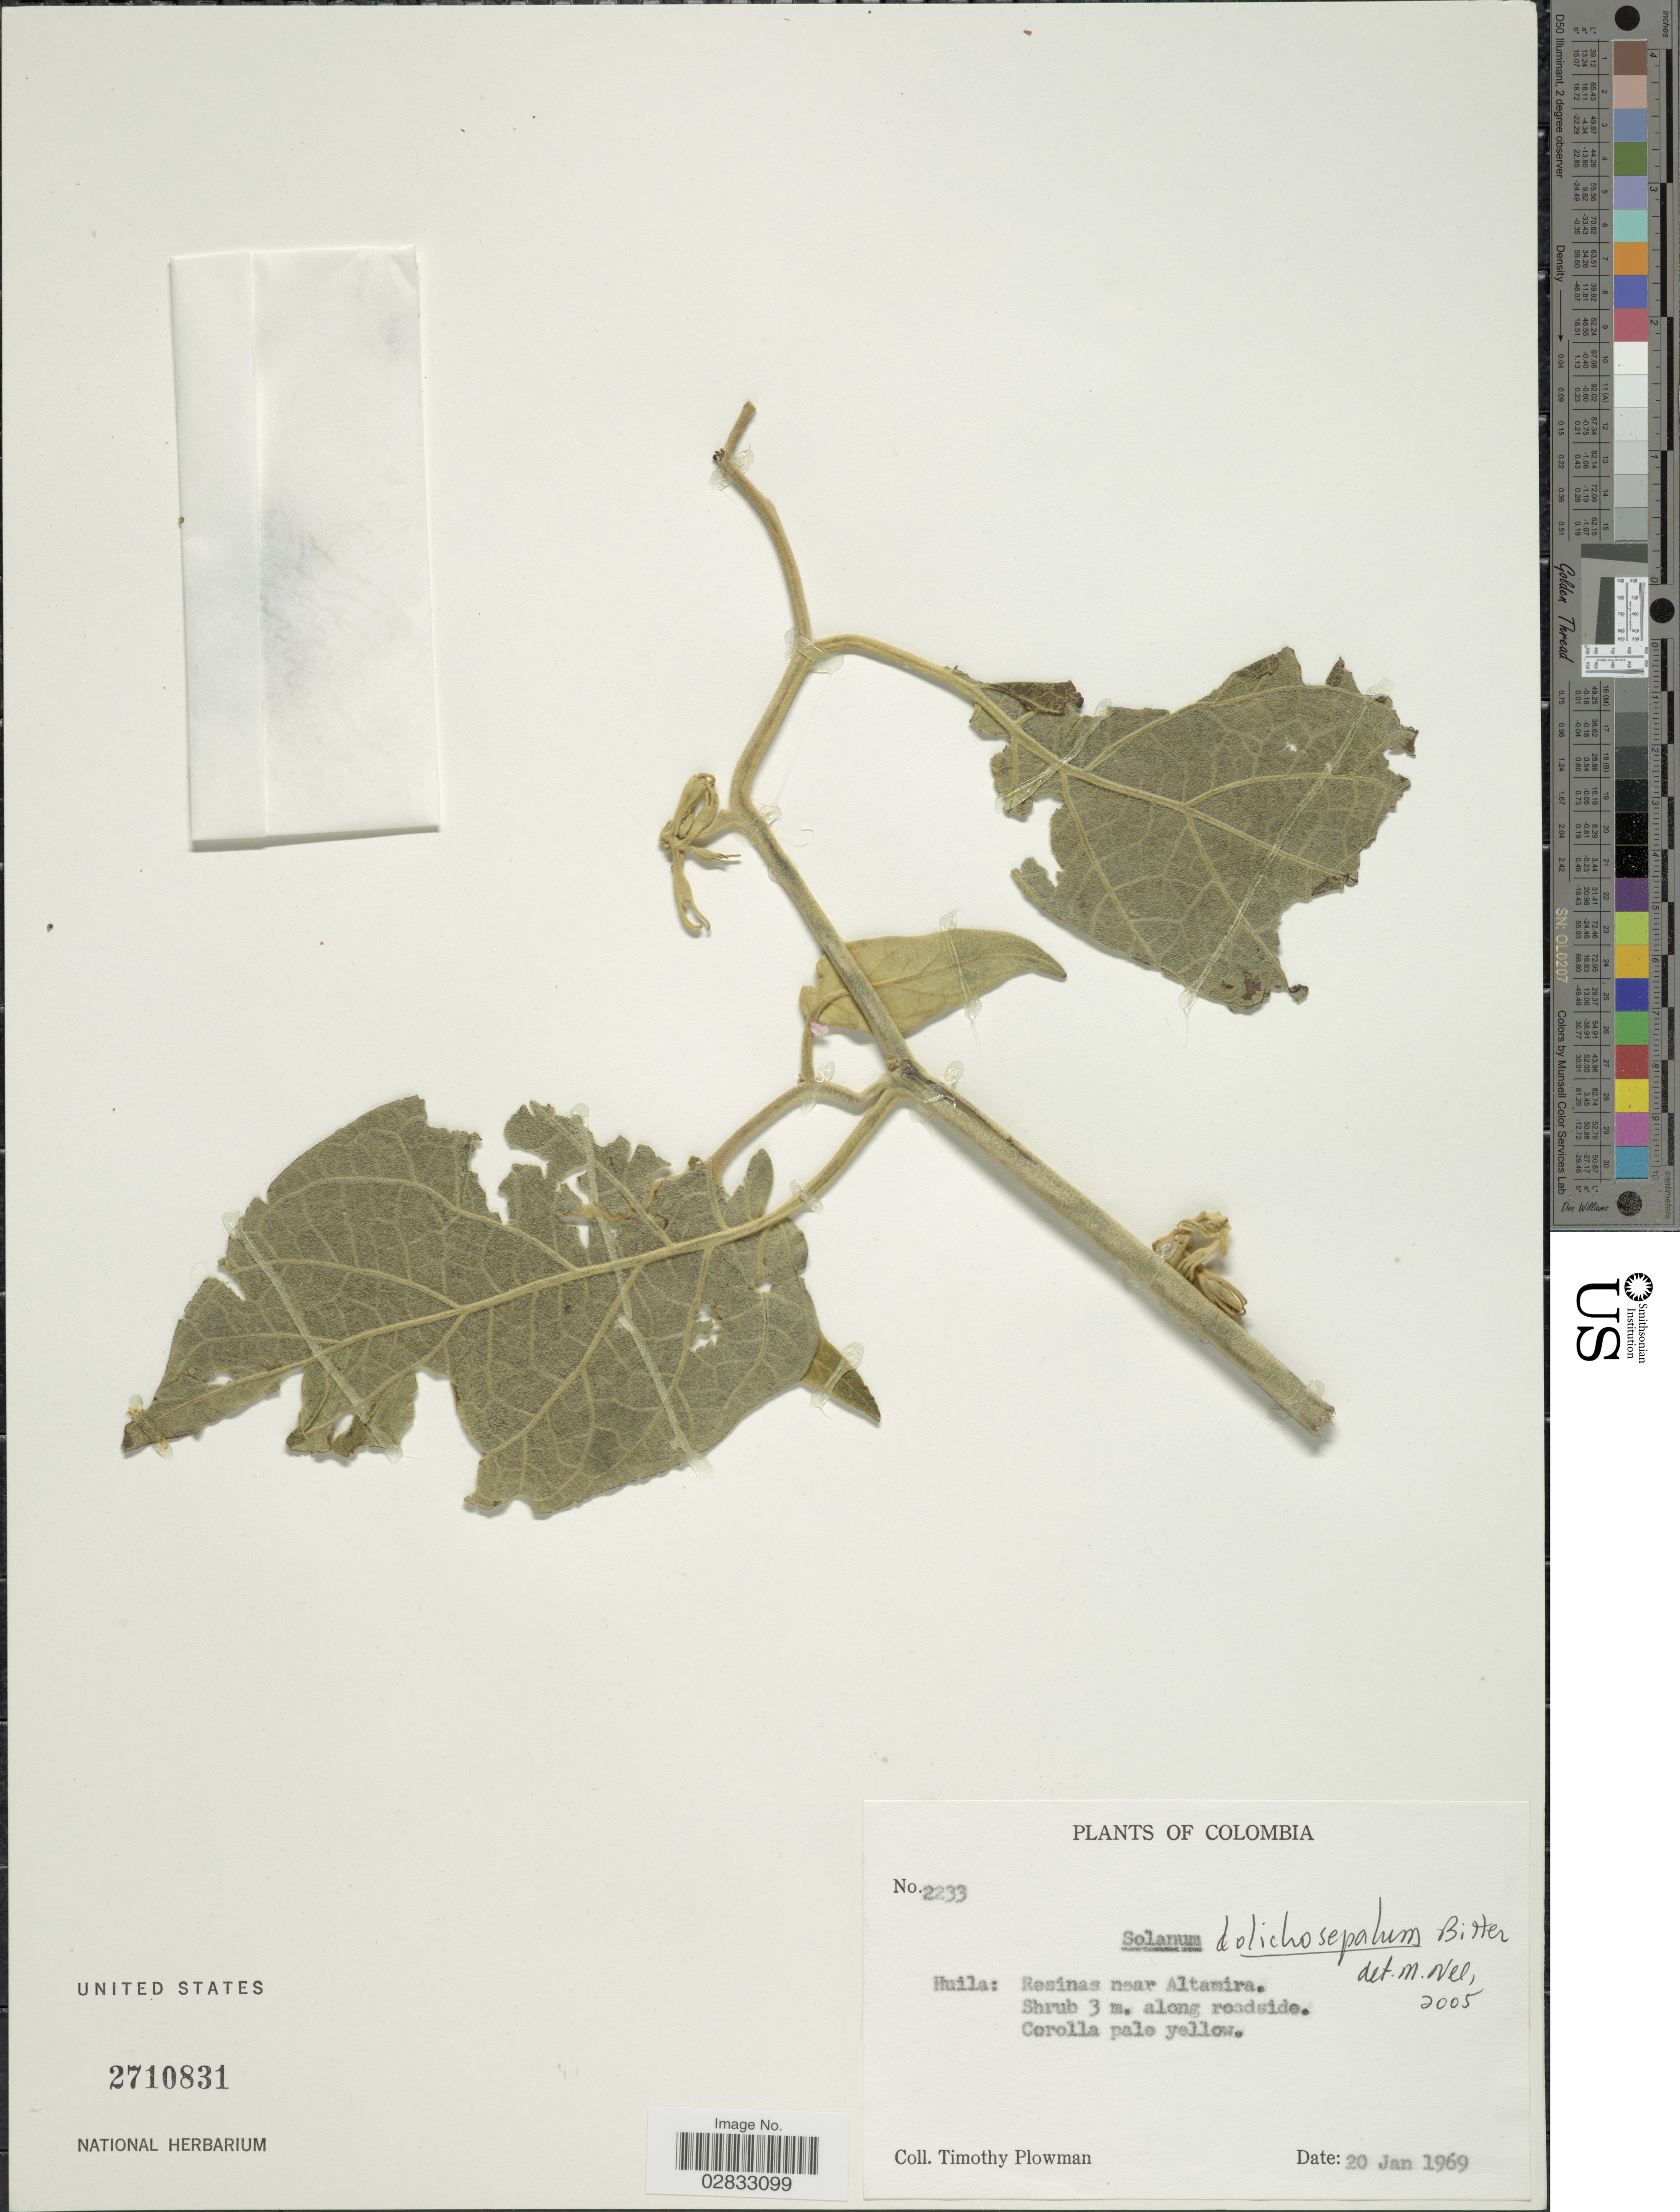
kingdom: Plantae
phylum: Tracheophyta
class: Magnoliopsida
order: Solanales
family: Solanaceae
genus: Solanum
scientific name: Solanum dolichosepalum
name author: Bitter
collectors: T. Plowman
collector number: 2233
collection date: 1969-01-20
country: Colombia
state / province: Huila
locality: Resinas nar Altamira.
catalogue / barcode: US 2710831